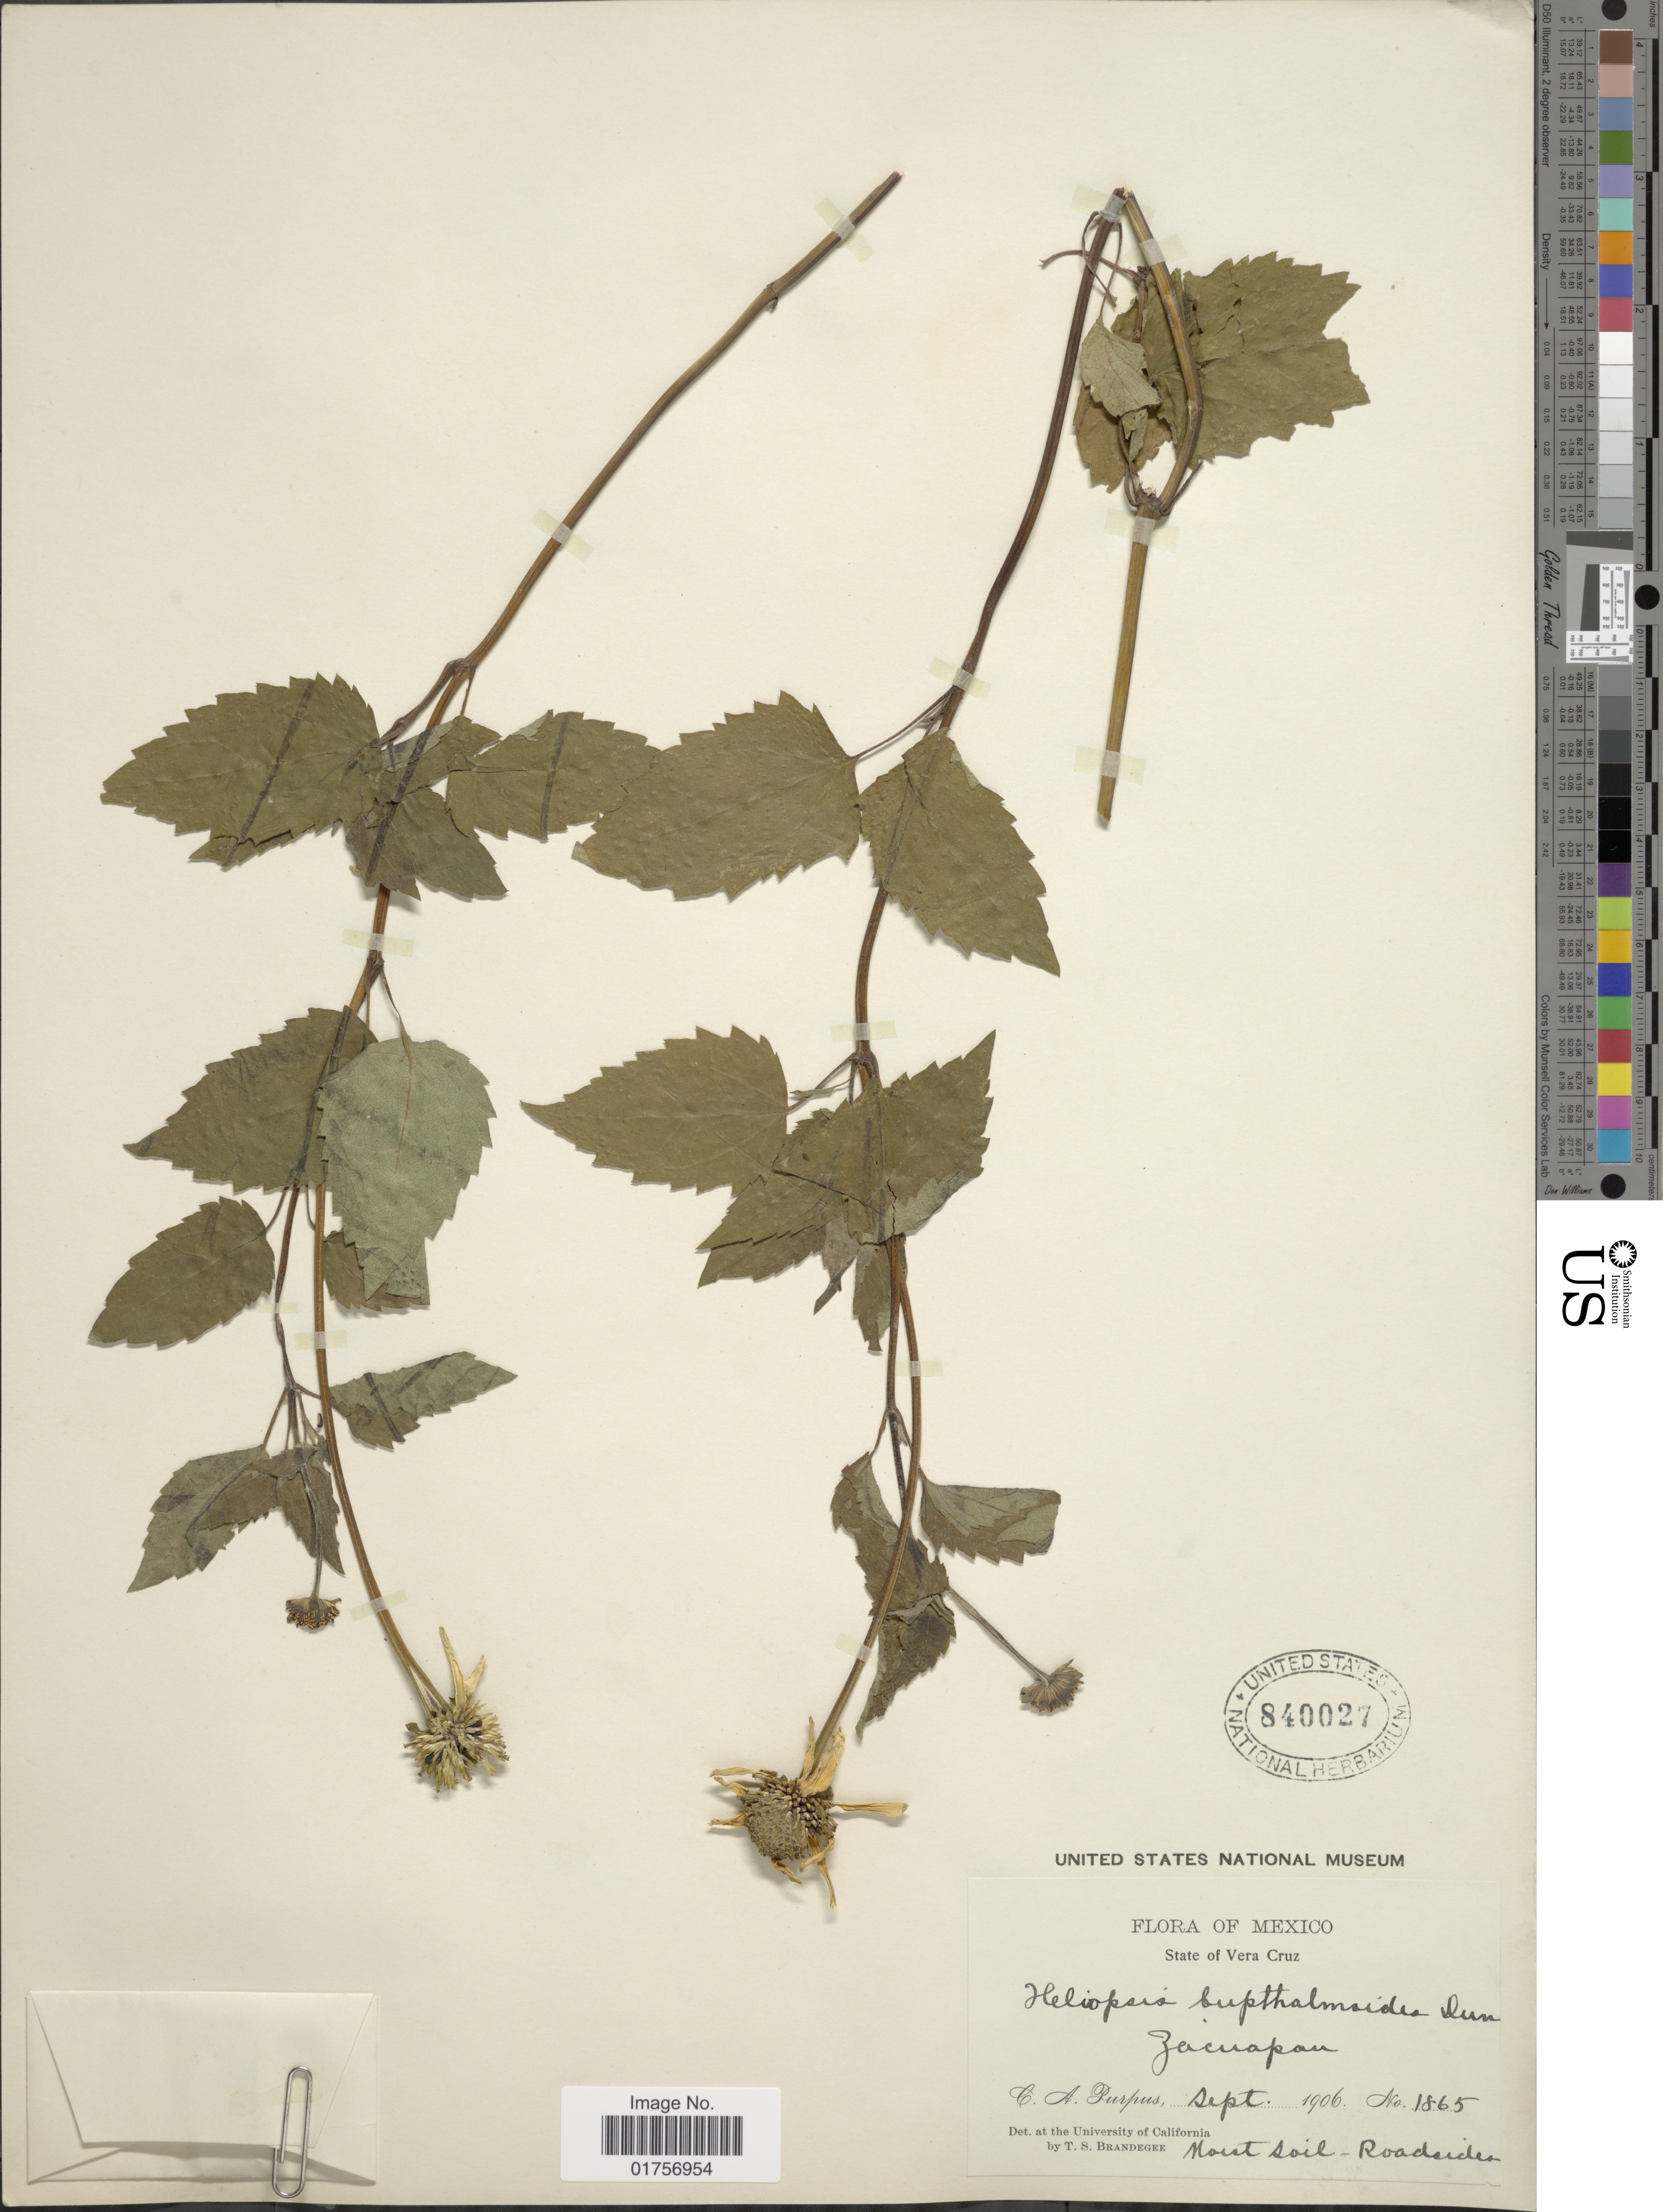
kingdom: Plantae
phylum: Tracheophyta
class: Magnoliopsida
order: Asterales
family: Asteraceae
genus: Heliopsis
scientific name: Heliopsis buphthalmoides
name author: (Jacq.) Dunal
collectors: C. A. Purpus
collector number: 1865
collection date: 1906-09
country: Mexico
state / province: Veracruz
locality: State of Vera Cruz. Zacuapan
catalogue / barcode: US 840027